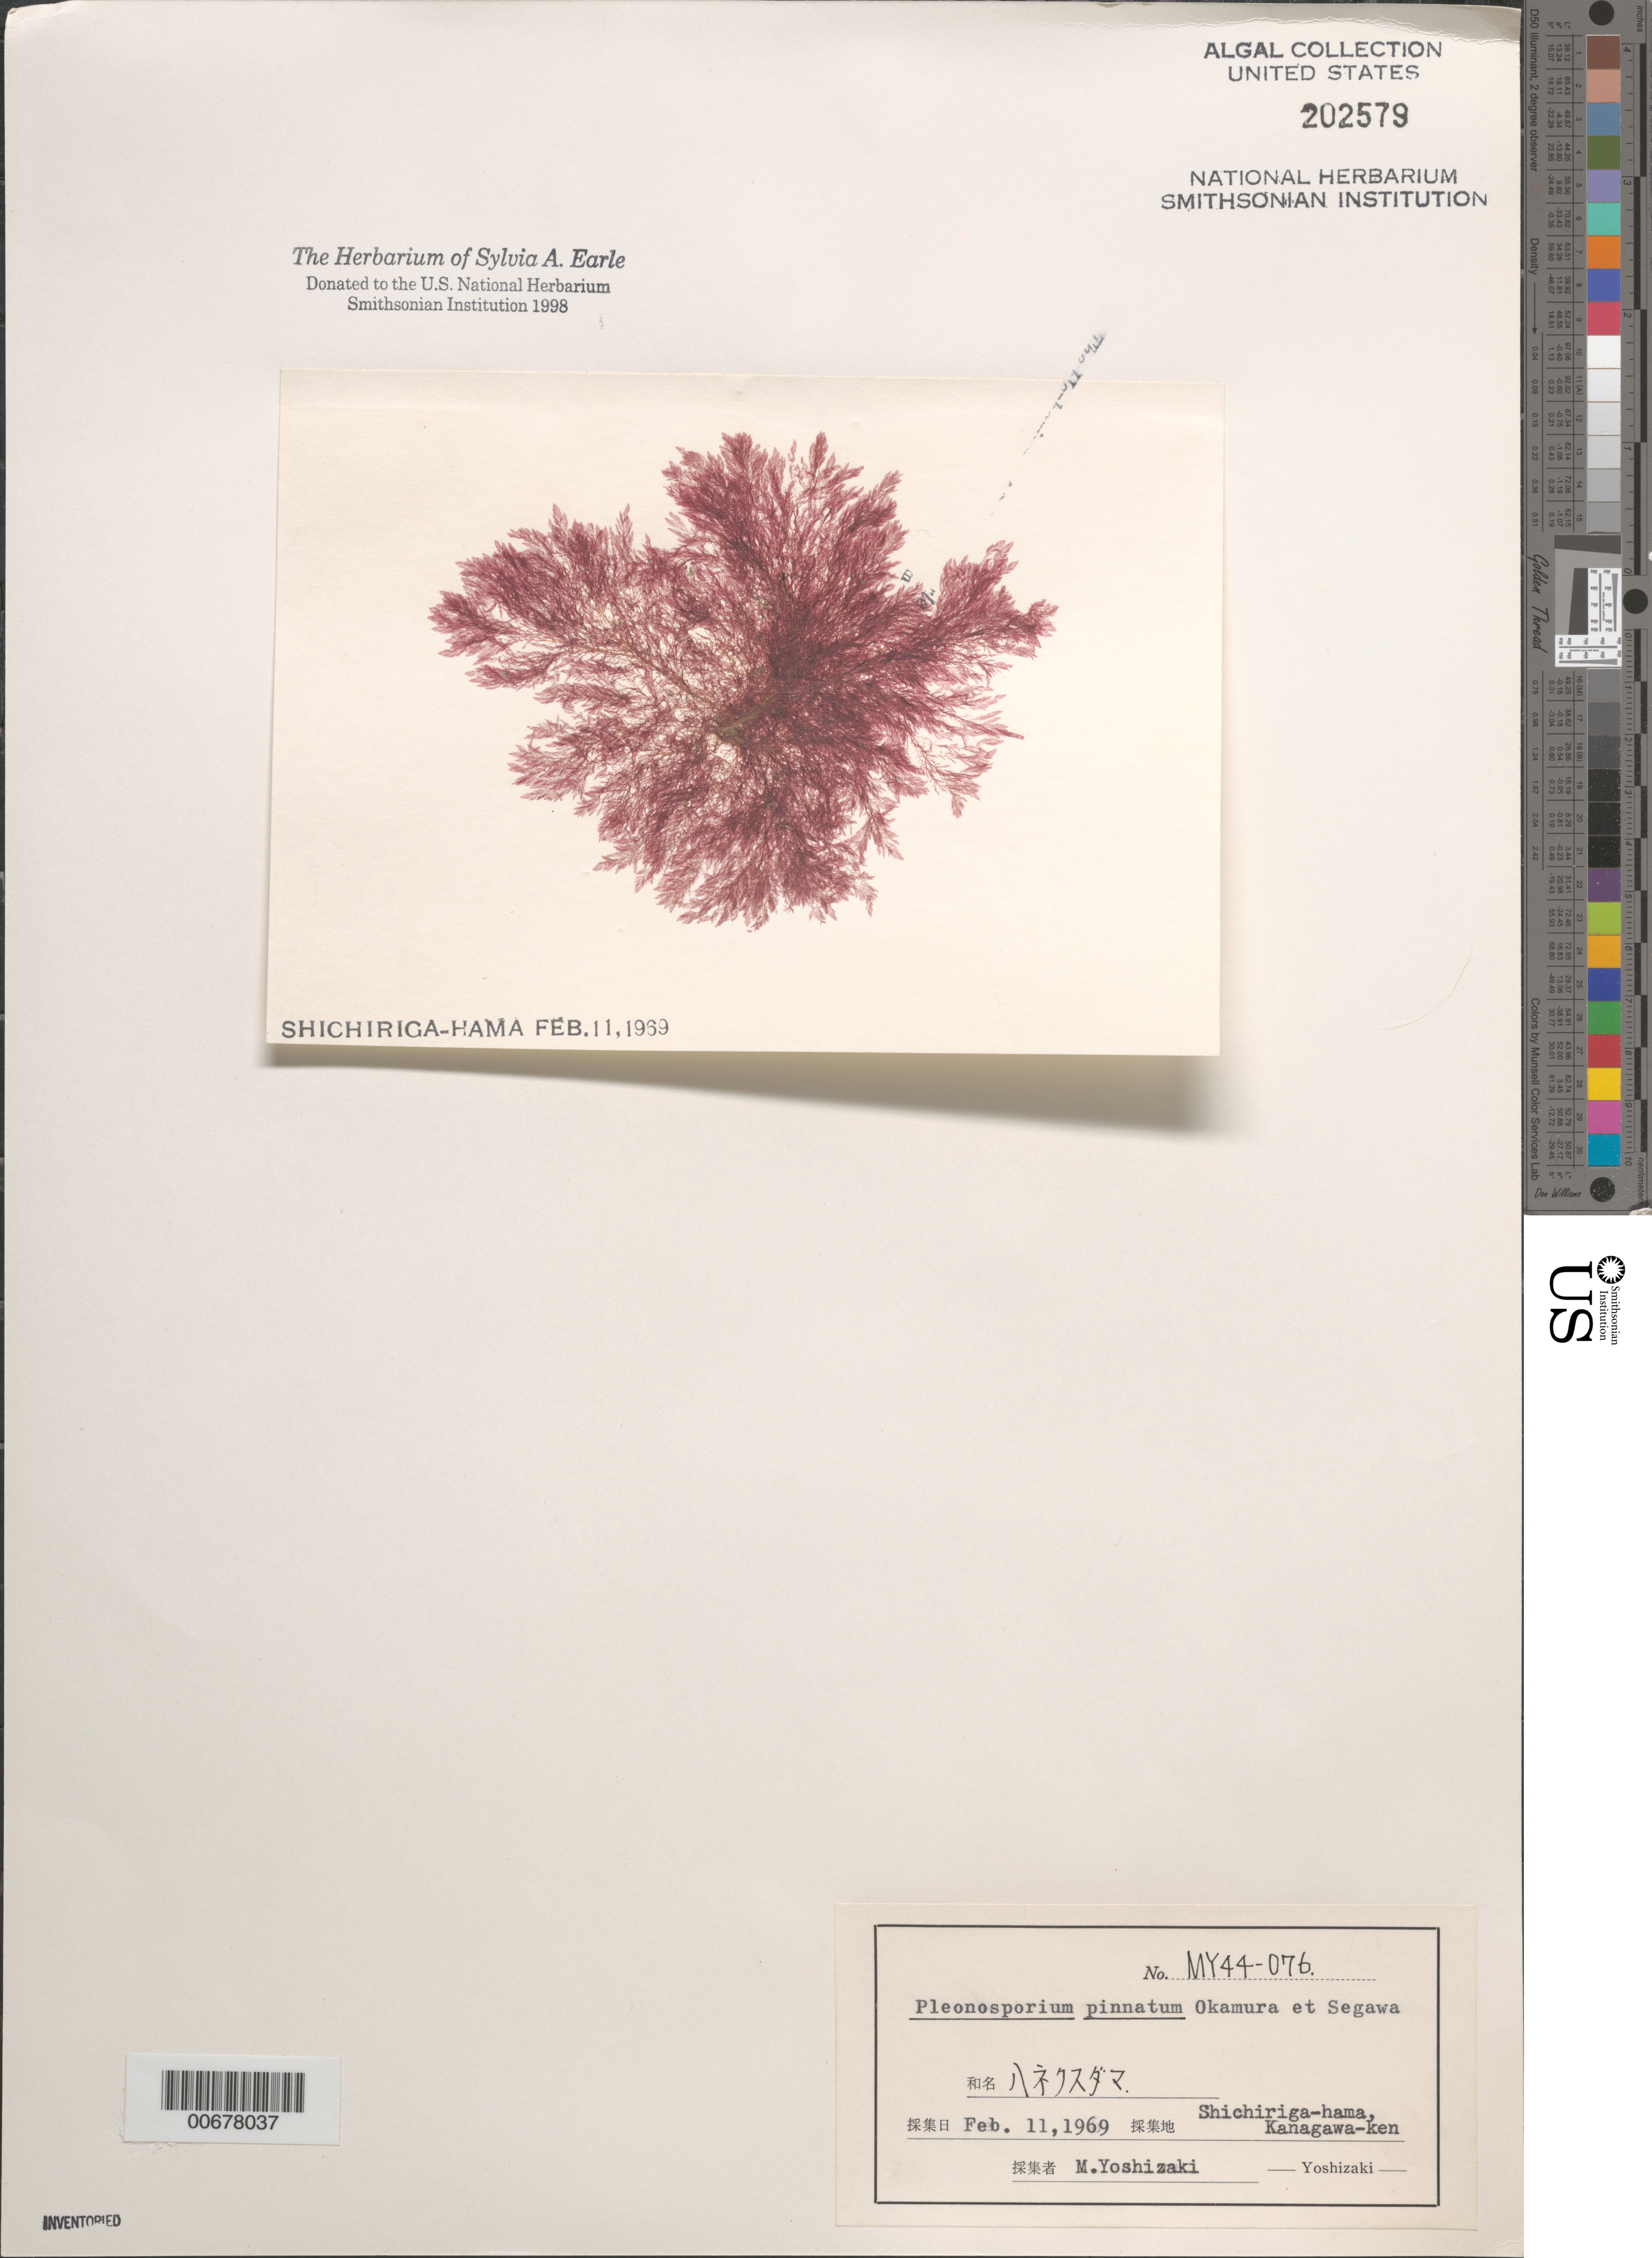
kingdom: Plantae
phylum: Rhodophyta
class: Florideophyceae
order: Ceramiales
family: Wrangeliaceae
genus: Pleonosporium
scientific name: Pleonosporium pinnatum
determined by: Yoshizaki, M.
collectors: M. Yoshizaki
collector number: MY 44-076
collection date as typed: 11 Feb 1969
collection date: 1969-02-11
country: Japan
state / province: Kanagawa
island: Honshu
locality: Shichiriga-hama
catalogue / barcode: US 202579